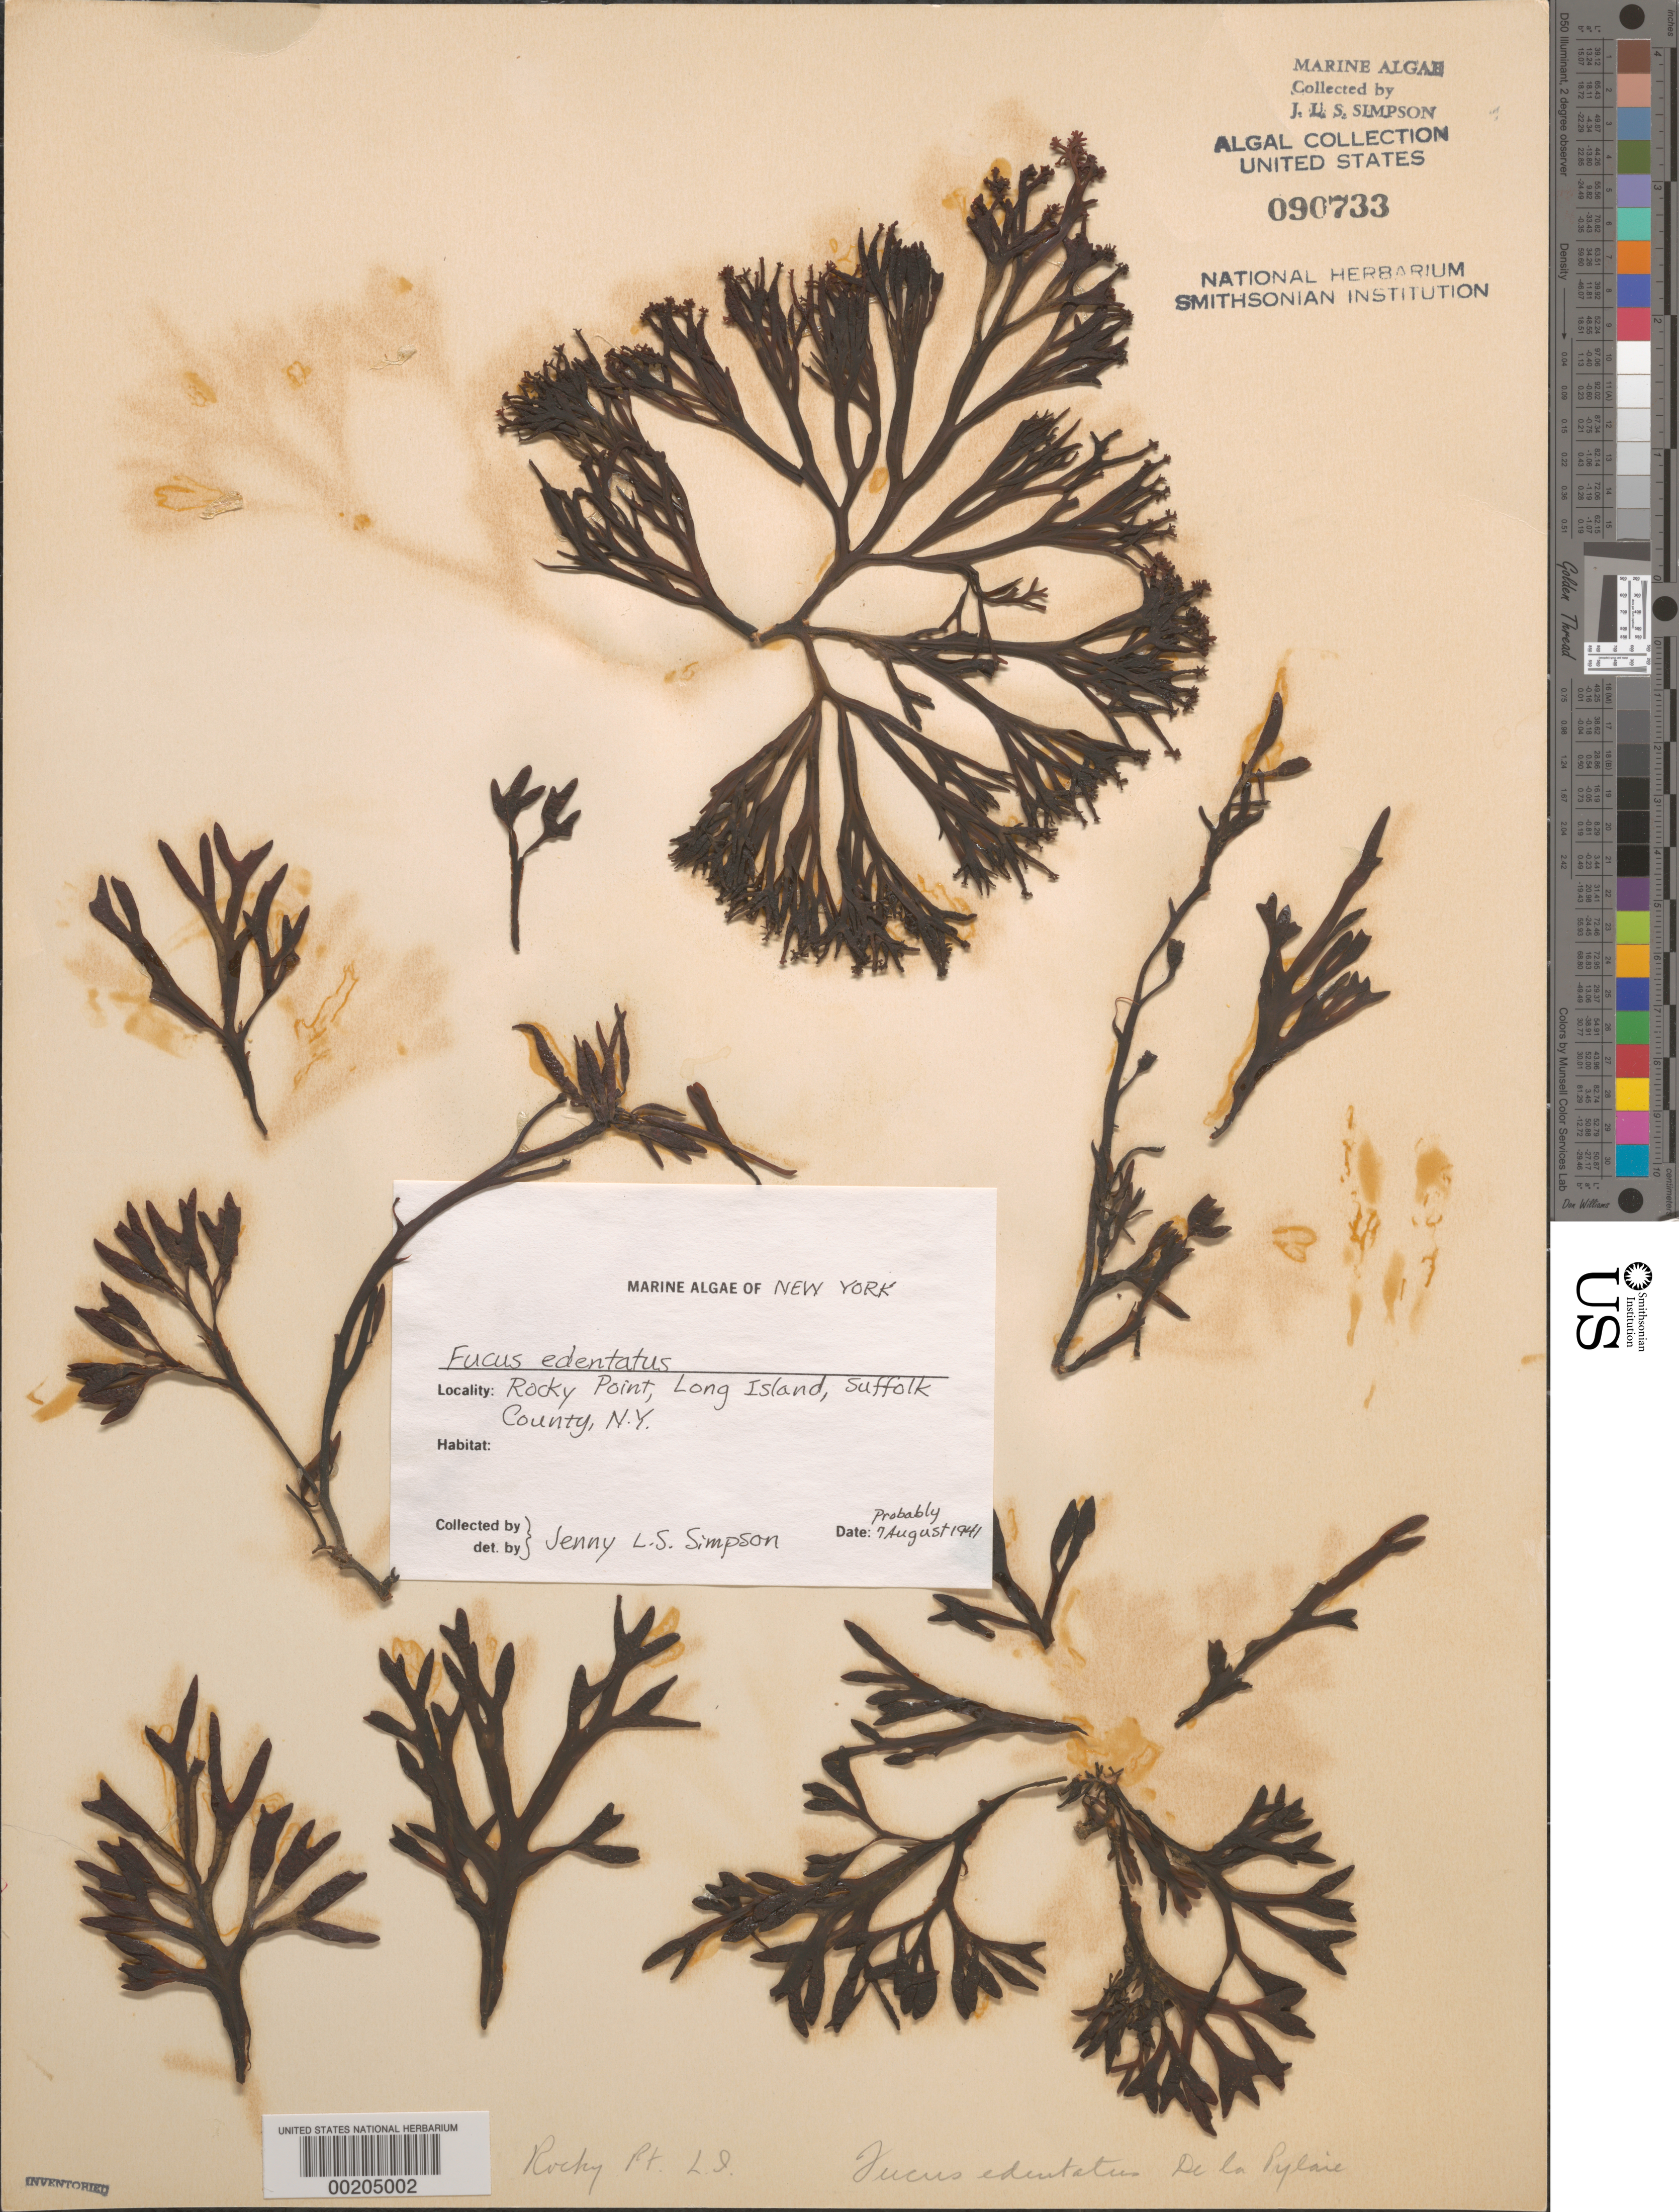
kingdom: Chromista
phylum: Ochrophyta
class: Phaeophyceae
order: Fucales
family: Fucaceae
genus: Fucus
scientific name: Fucus distichus subsp. edentatus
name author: (Bach. Pyl.) H.T. Powell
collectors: J. Simpson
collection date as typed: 07 Aug 1941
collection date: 1941-08-07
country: United States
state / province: New York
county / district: Suffolk County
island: Long Island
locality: Rocky Point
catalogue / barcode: US 90733